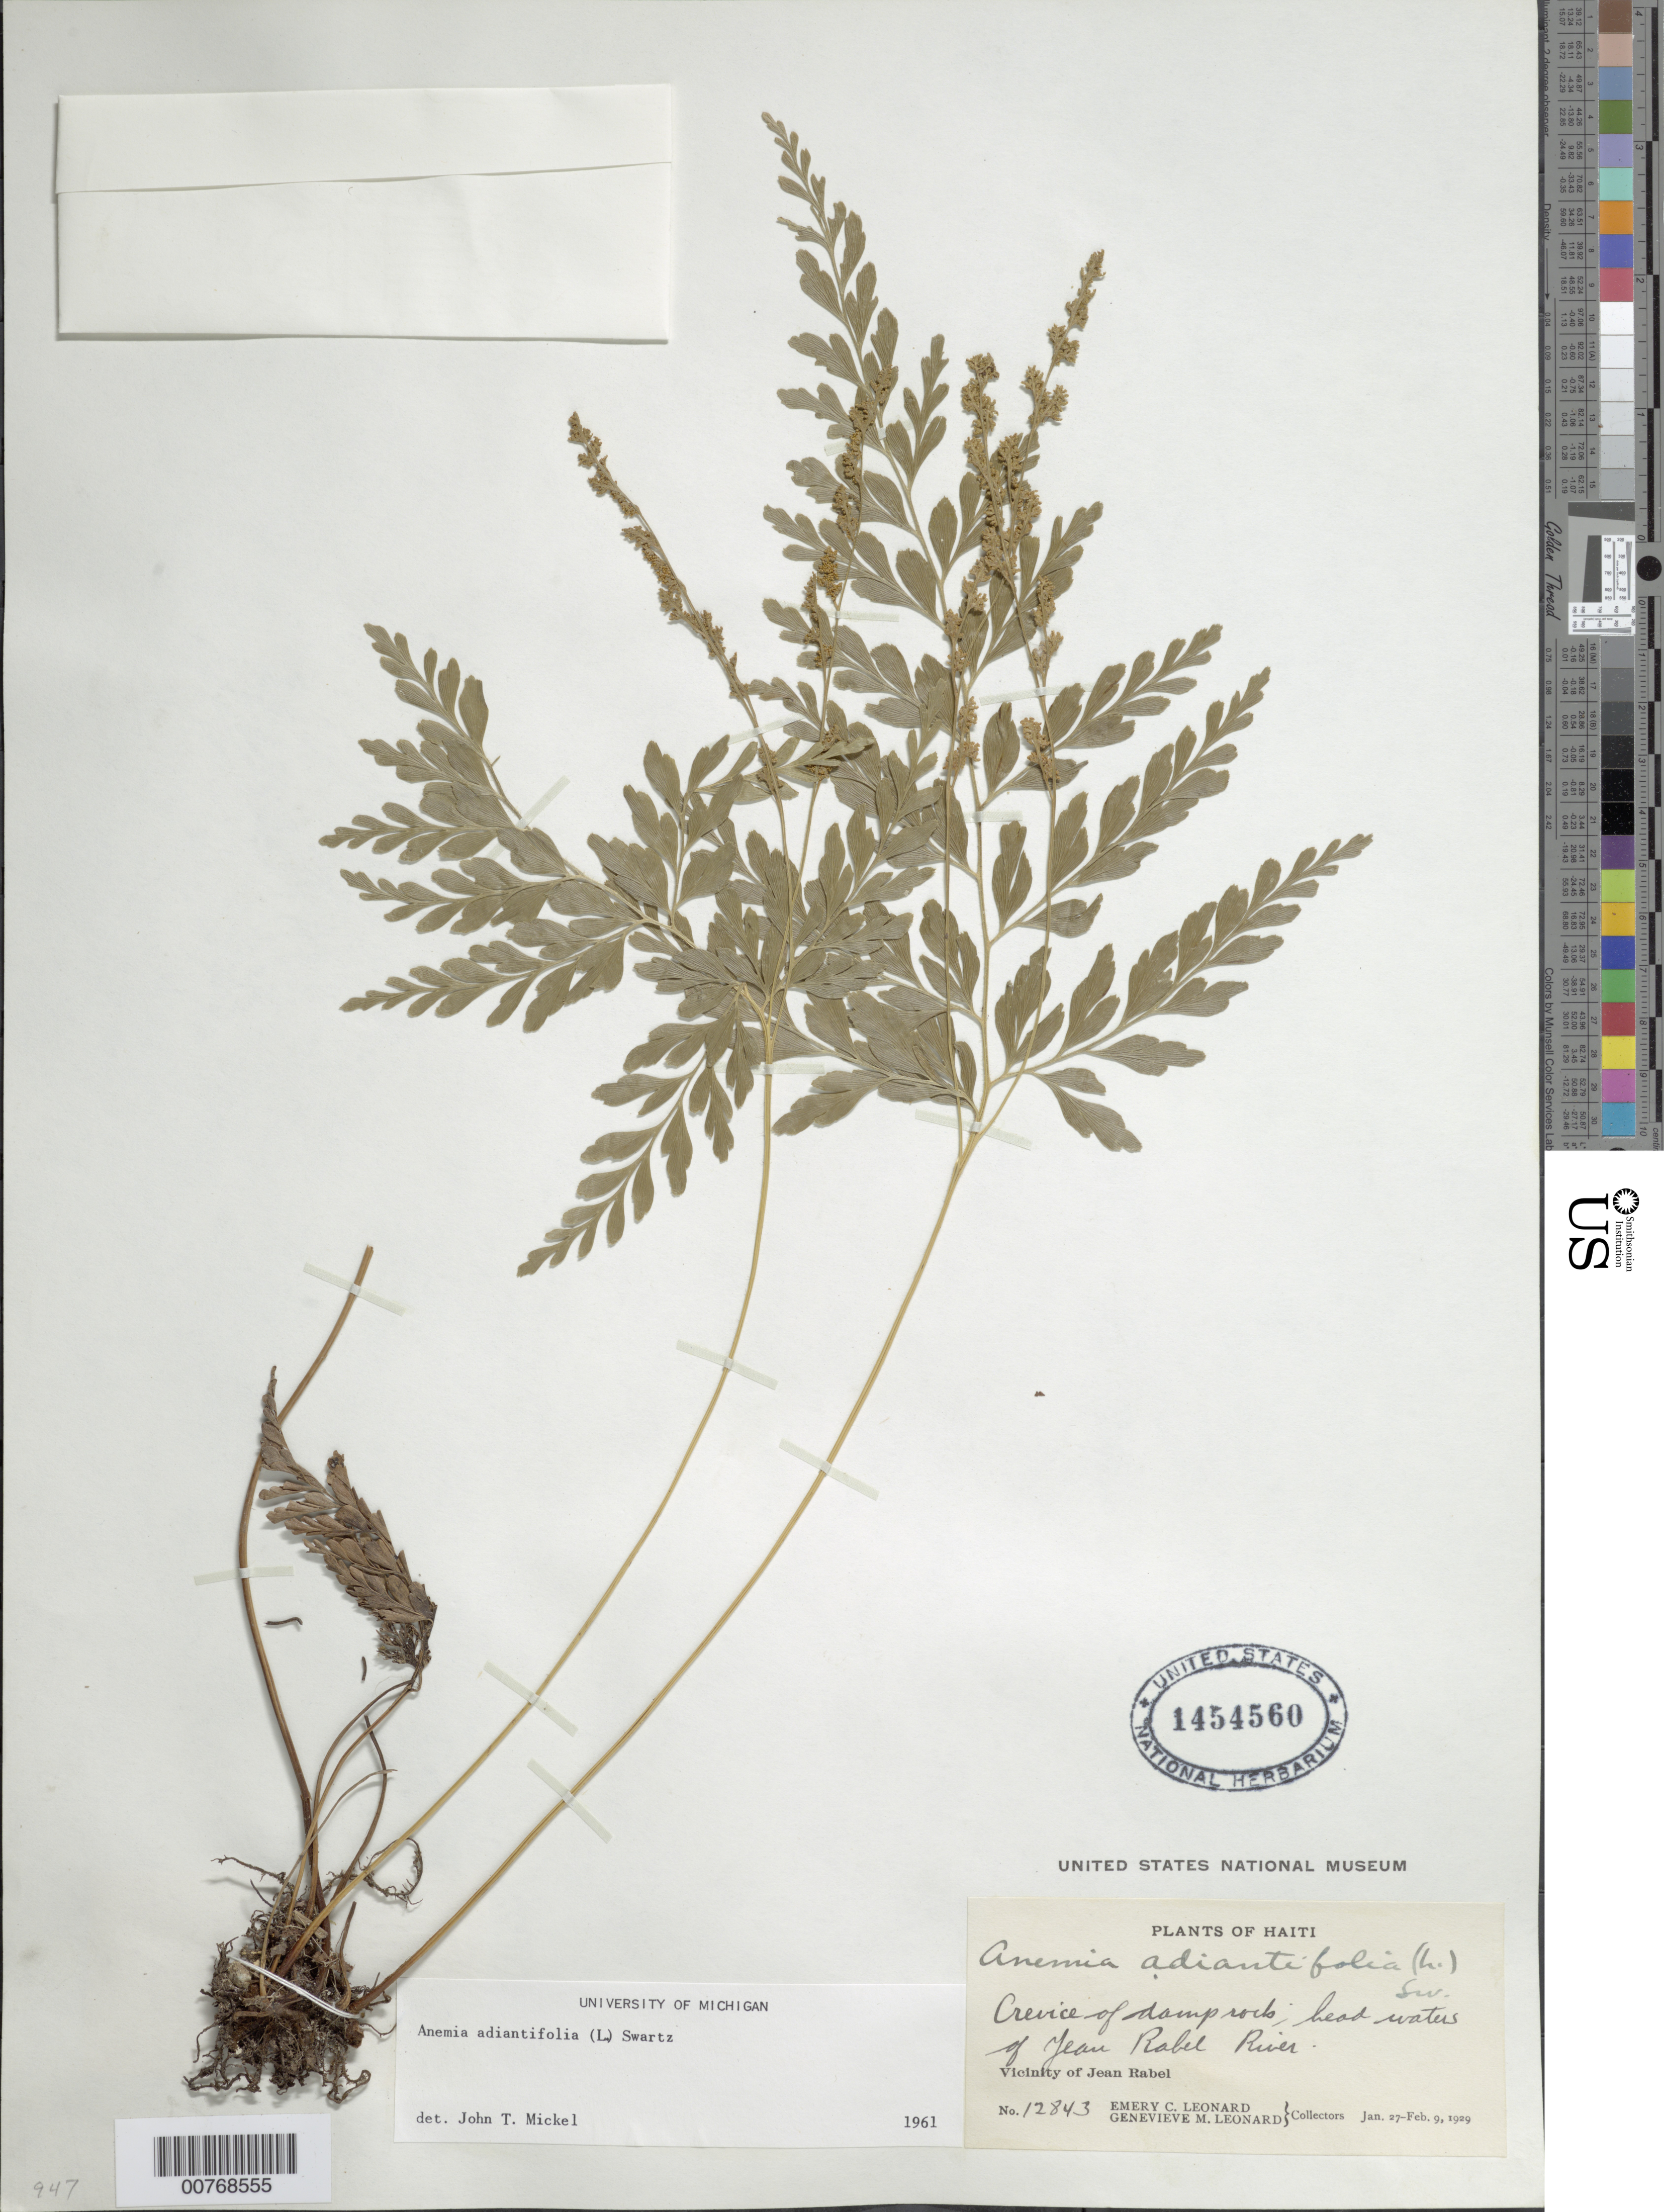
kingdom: Plantae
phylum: Tracheophyta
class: Polypodiopsida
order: Schizaeales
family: Anemiaceae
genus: Anemia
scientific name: Anemia adiantifolia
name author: (L.) Sw.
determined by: Mickel, J. T., (NY), New York Botanical Garden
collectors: E. C. Leonard & G. M. Leonard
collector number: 12843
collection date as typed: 27 Feb 1929 09 Feb 1929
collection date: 1929-02-09/1929-02-27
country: Haiti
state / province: Nord-Óuest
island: Hispaniola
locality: Vicinity of Jean Rabel. Head waters of Rabel River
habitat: Crevice of damp rocks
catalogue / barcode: US 1454560